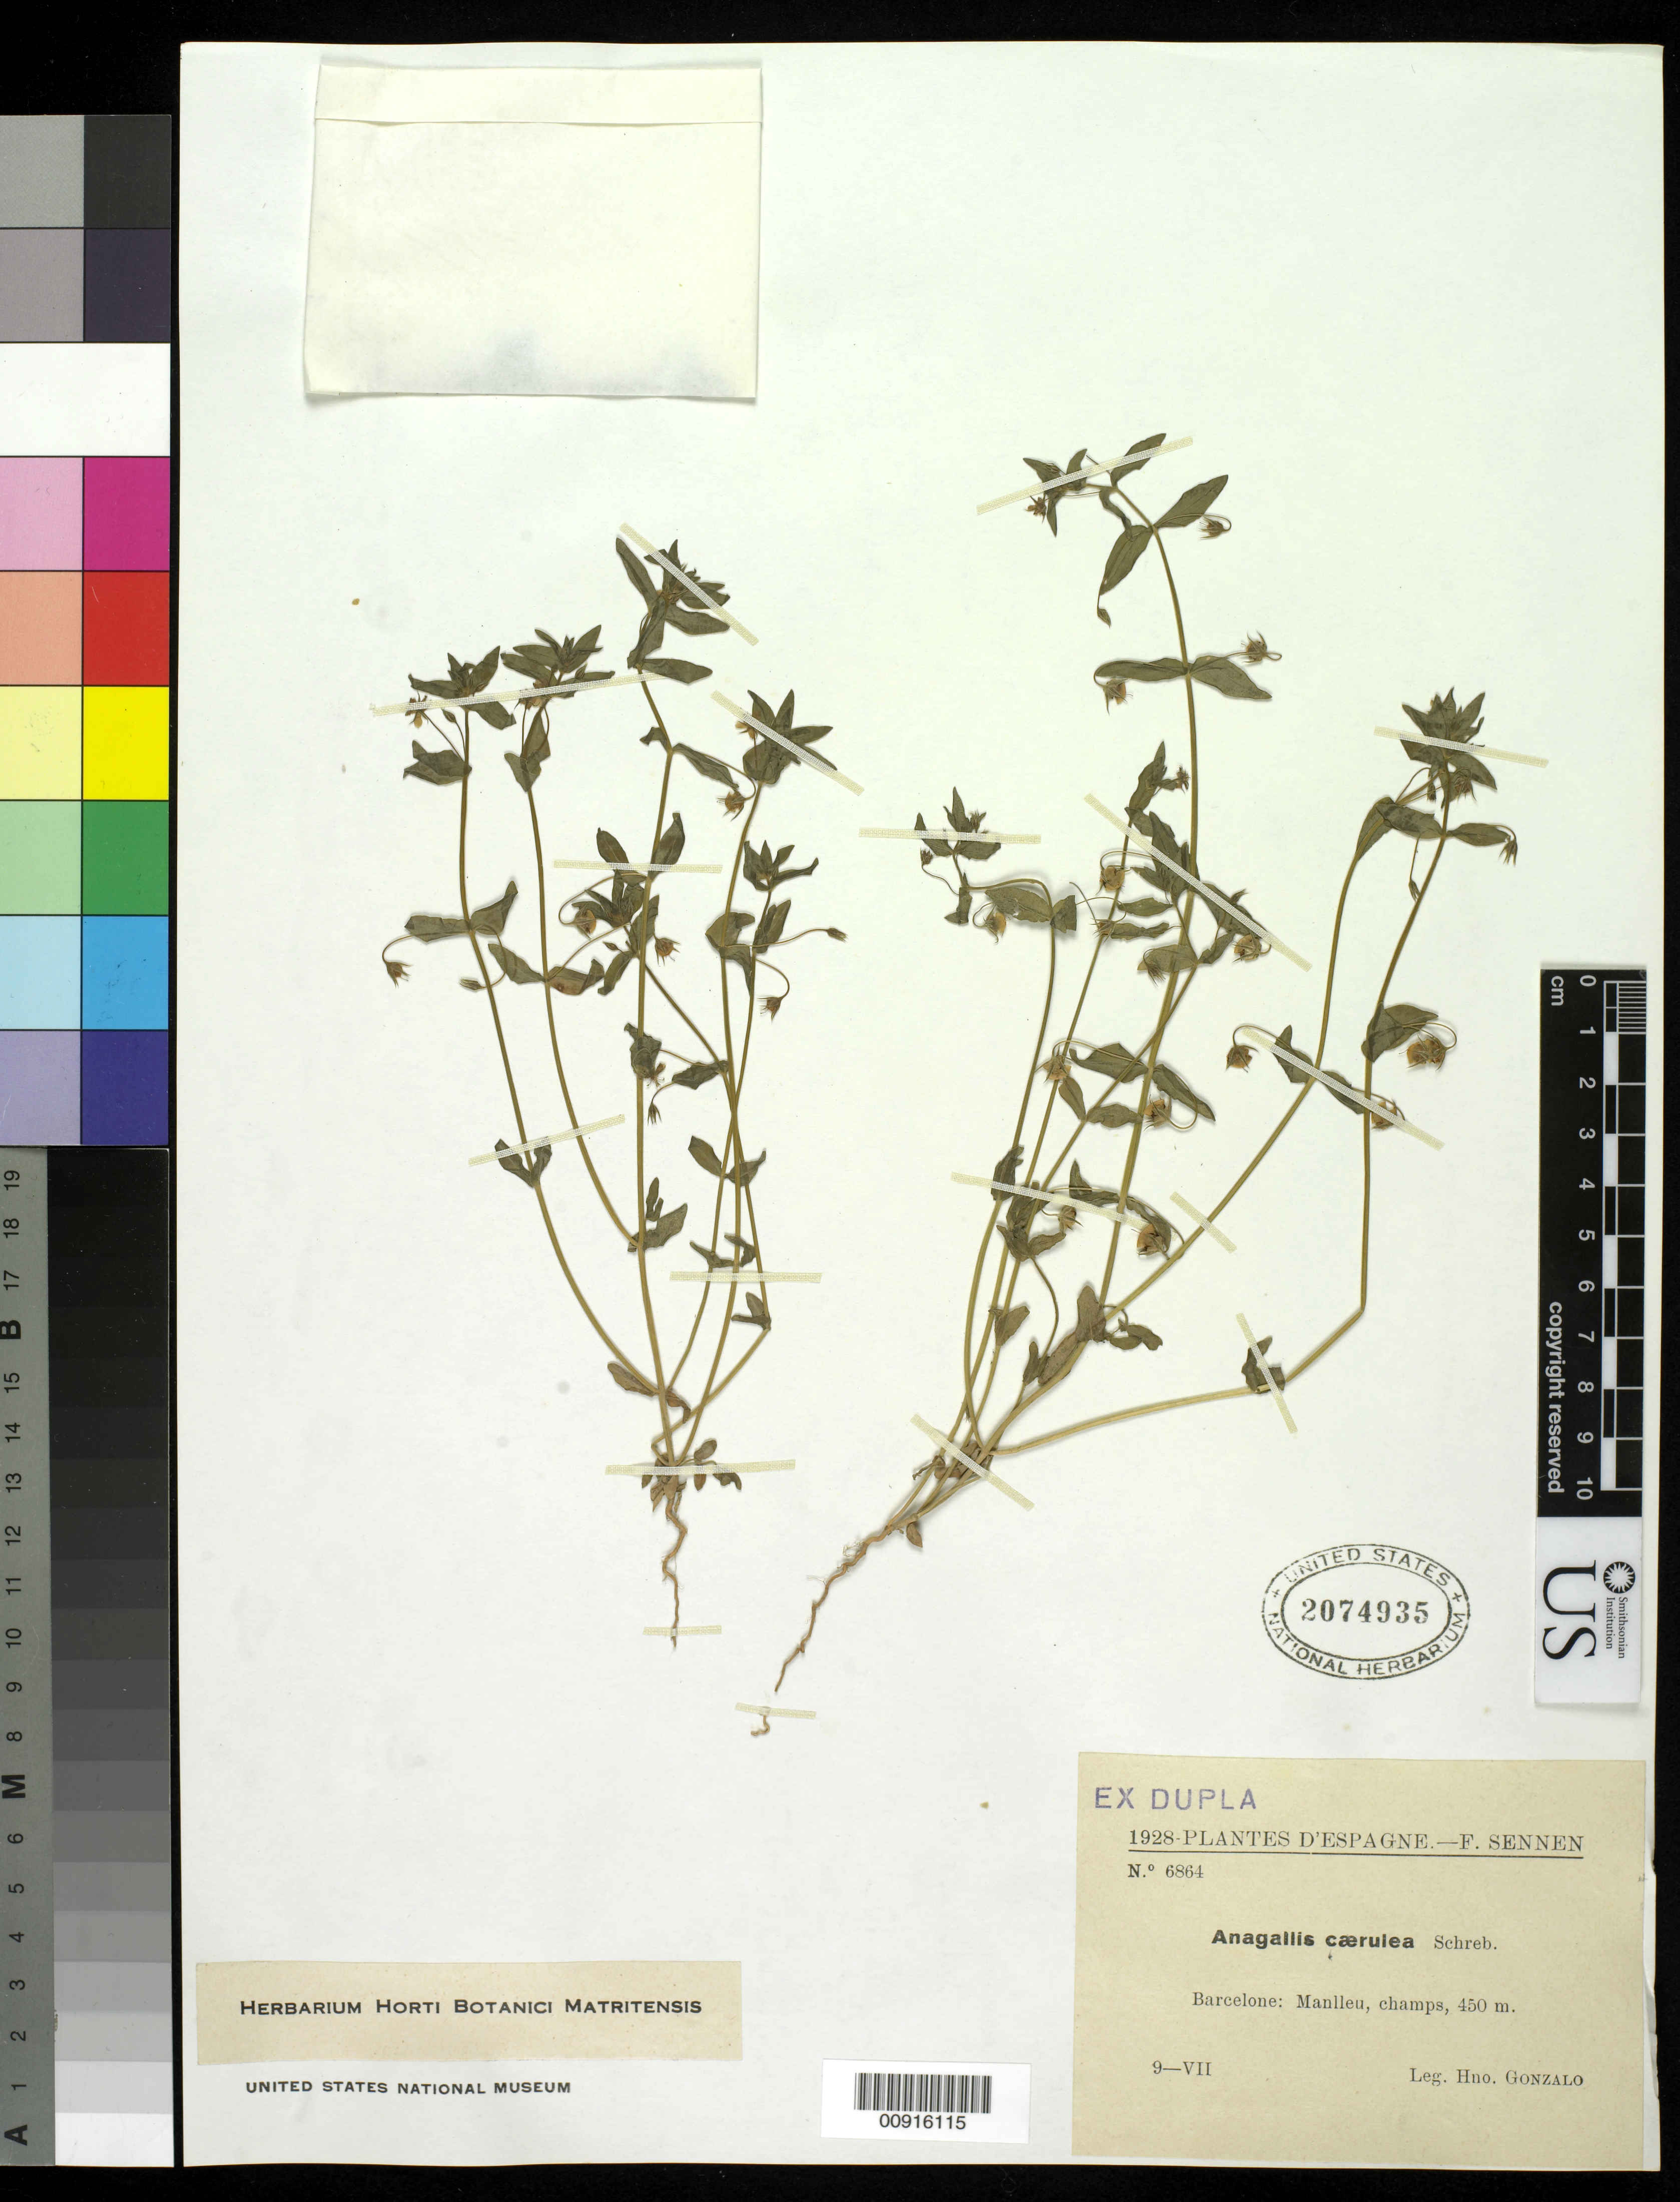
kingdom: Plantae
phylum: Tracheophyta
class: Magnoliopsida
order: Ericales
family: Primulaceae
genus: Anagallis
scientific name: Anagallis caerulea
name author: L.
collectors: H. Gonzalo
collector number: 6864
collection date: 1928-07-09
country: Spain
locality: Barcelone: Manlleu, champs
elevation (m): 450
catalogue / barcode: US 2074953